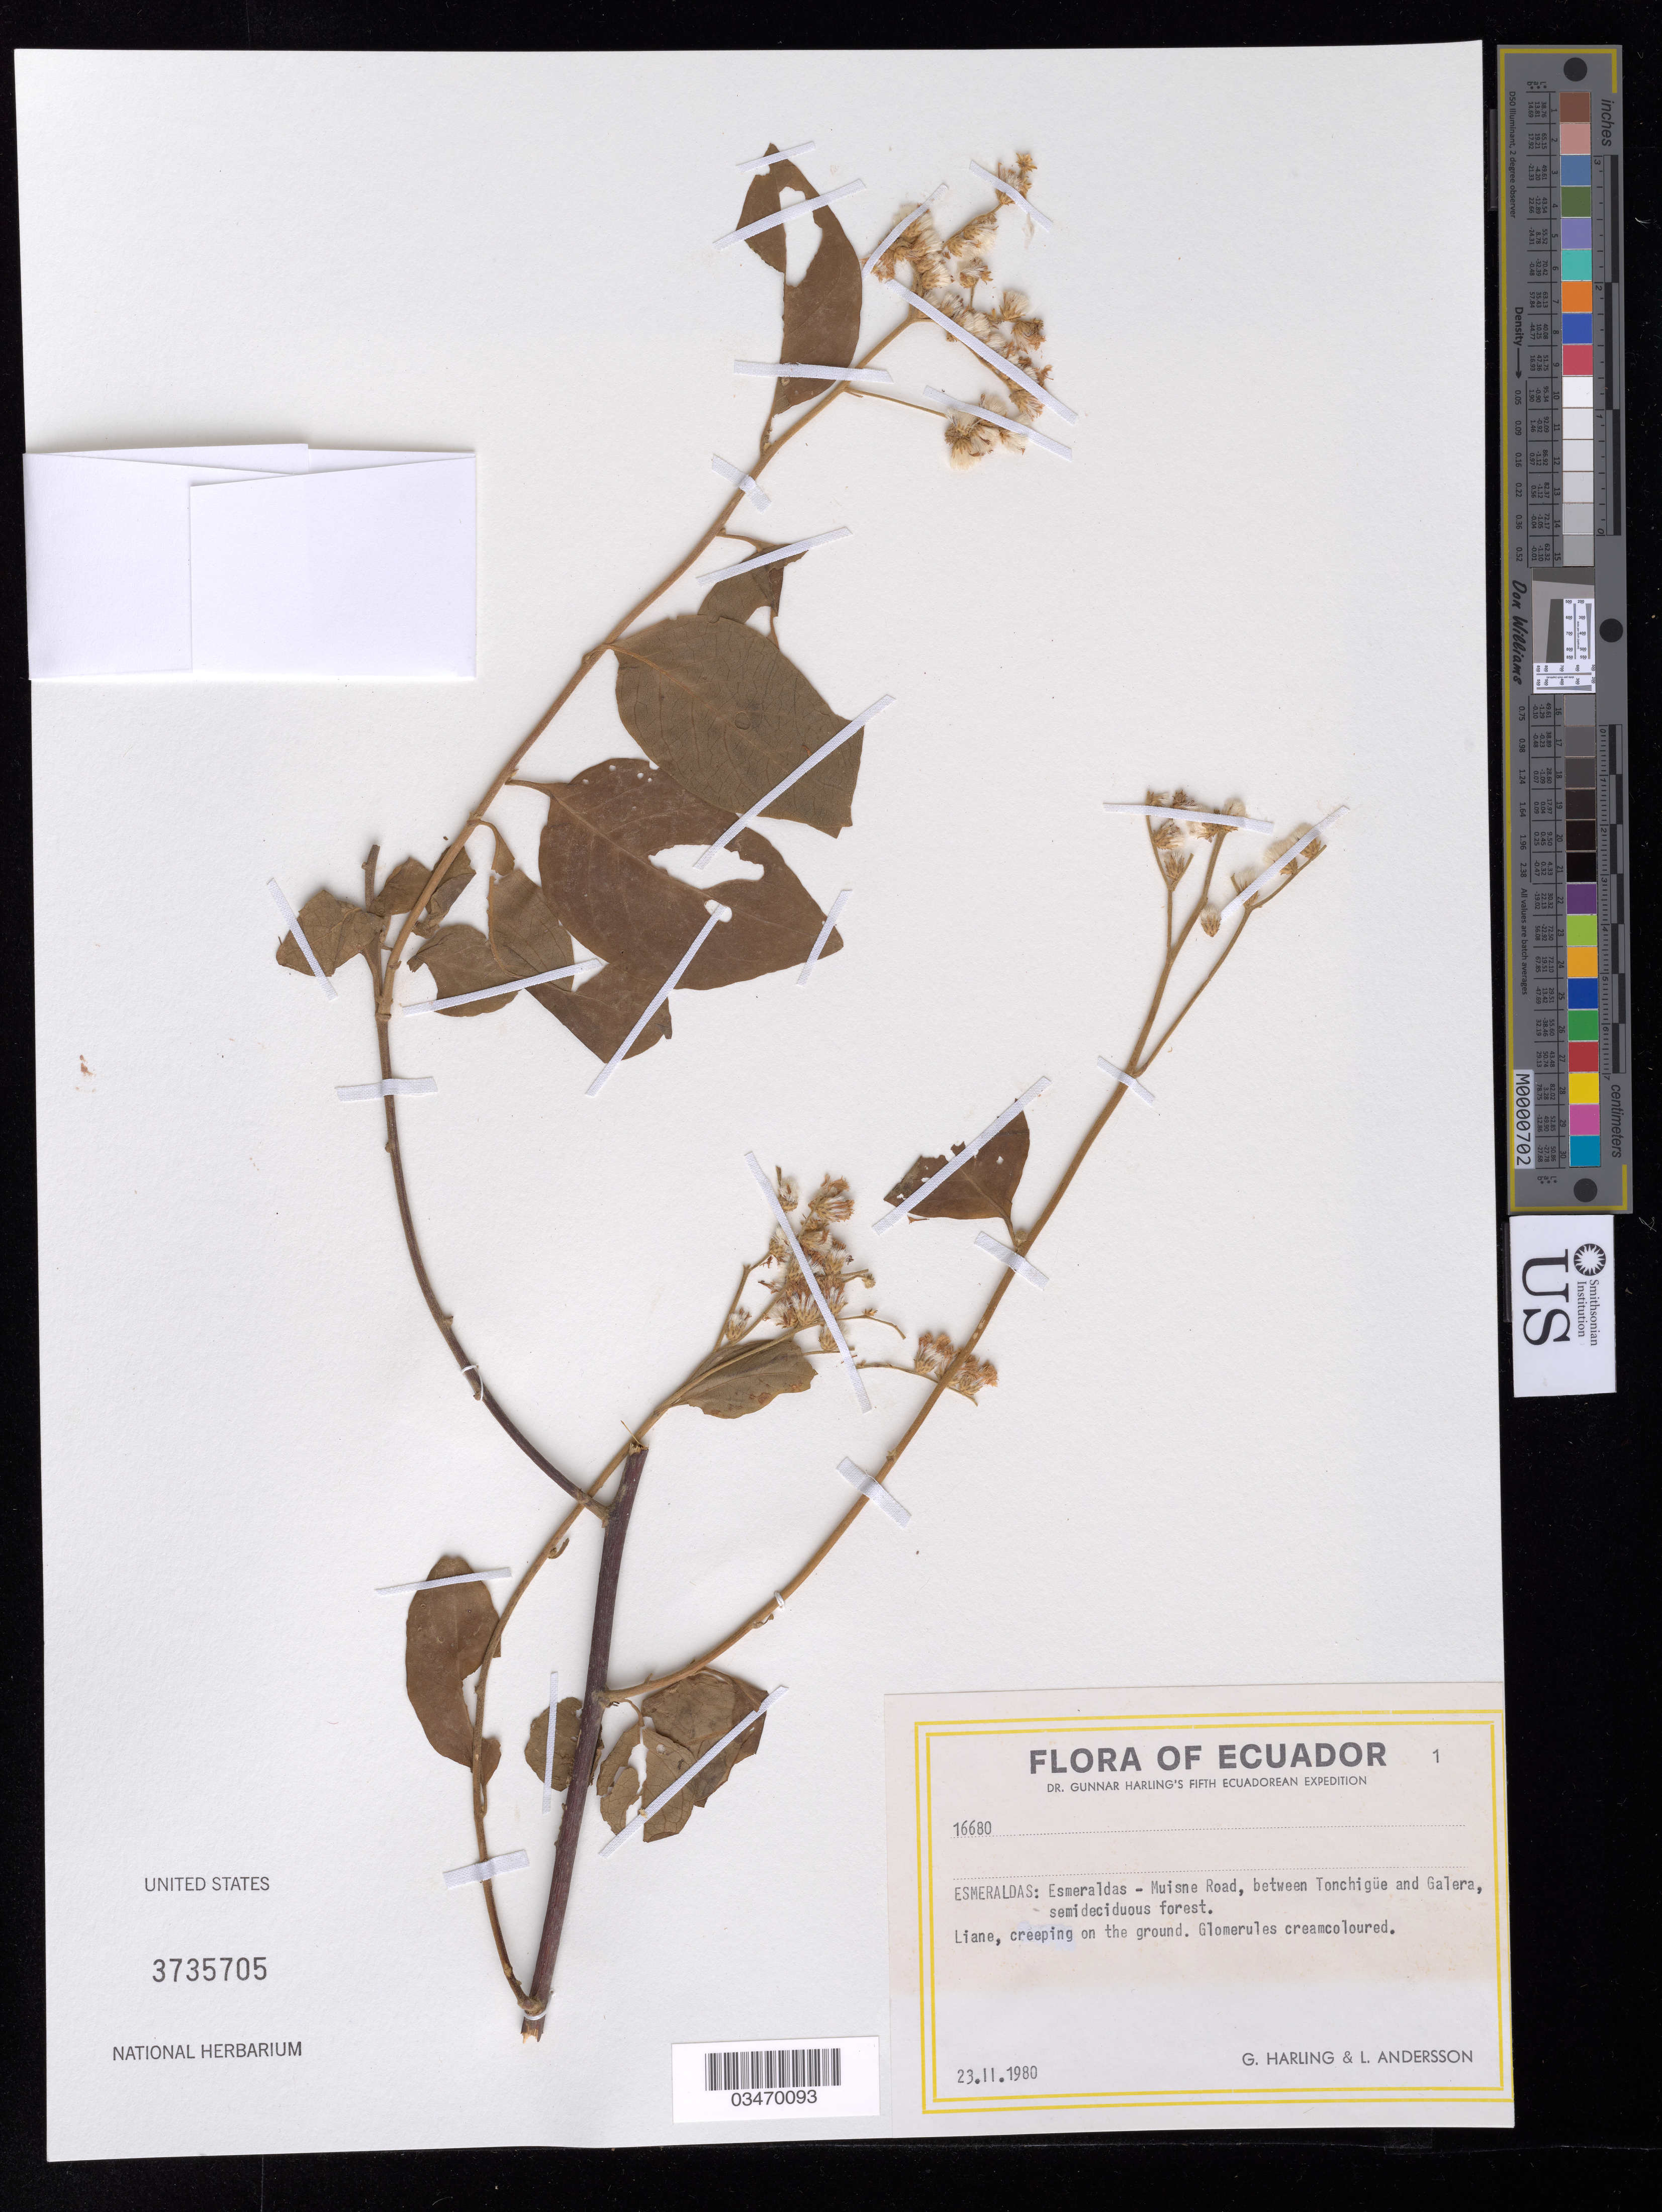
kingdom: Plantae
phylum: Tracheophyta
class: Magnoliopsida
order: Asterales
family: Asteraceae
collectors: G. Harling & L. Andersson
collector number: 16680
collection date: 1980-02-23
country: Ecuador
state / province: Esmeraldas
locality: Esmeraldas - Muisne Road, between Tonchigüe and Galera.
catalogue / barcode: US 3735705